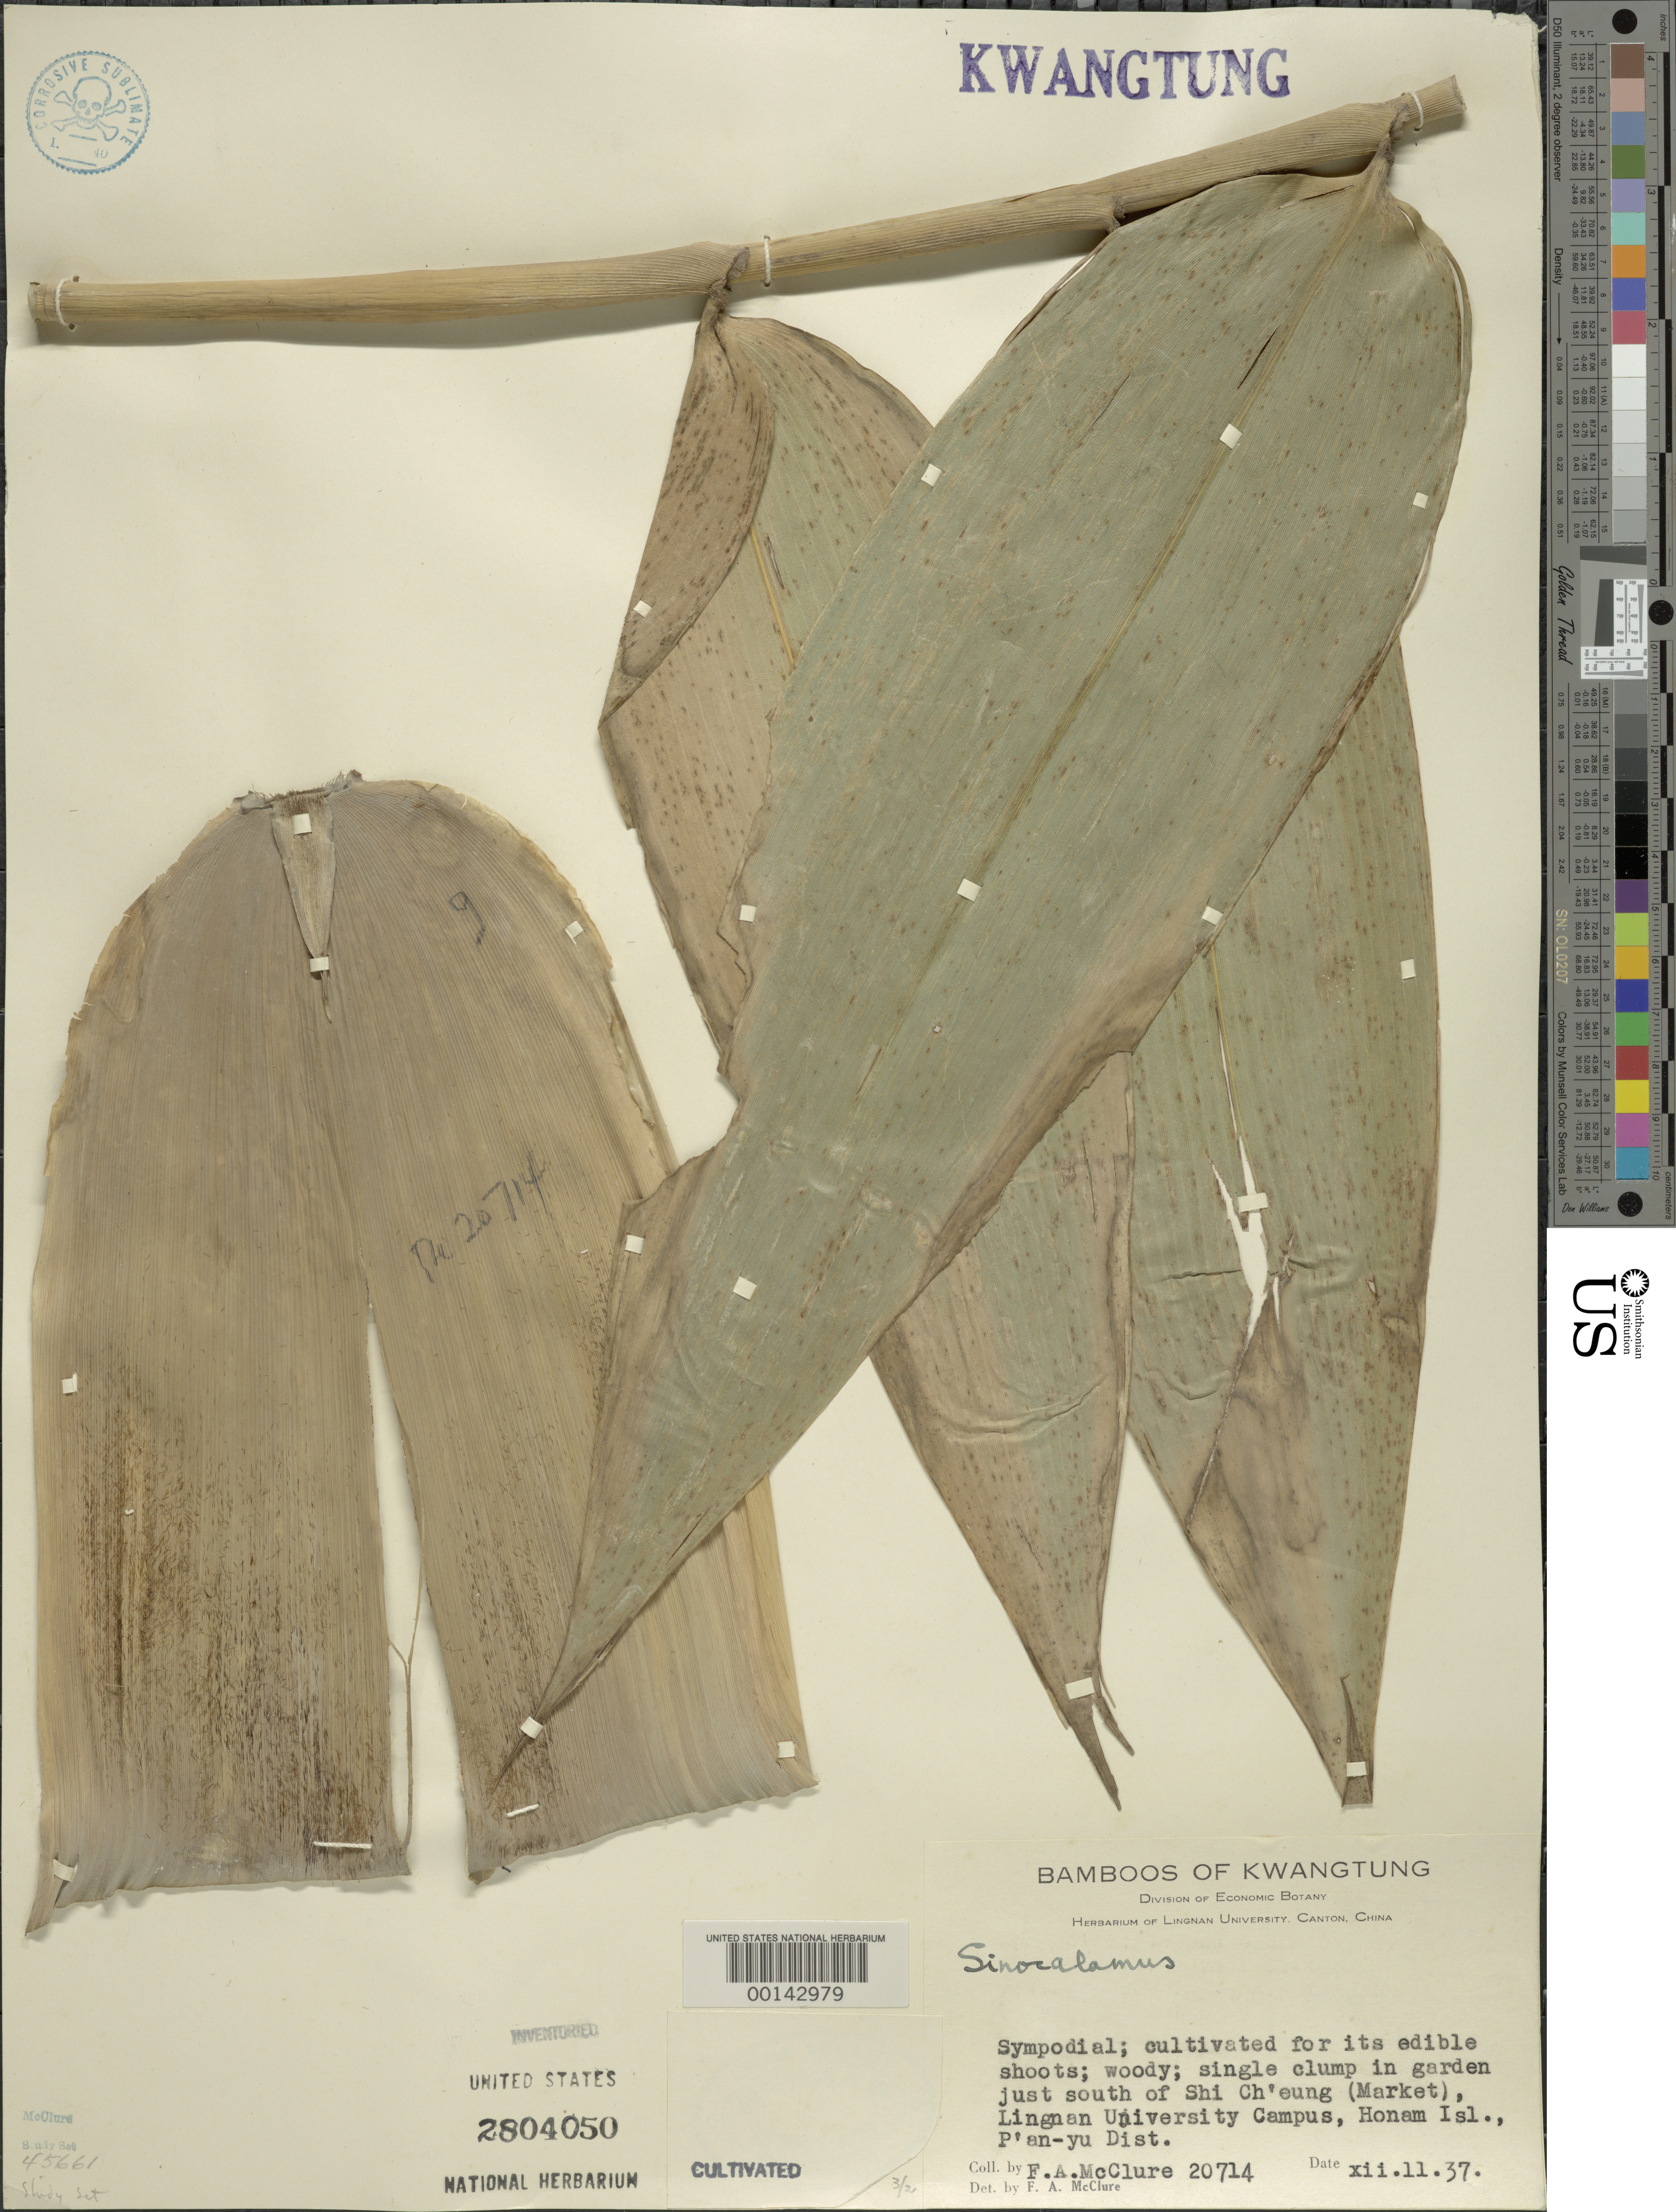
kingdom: Plantae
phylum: Tracheophyta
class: Liliopsida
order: Poales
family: Poaceae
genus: Sinocalamus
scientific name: Sinocalamus sp.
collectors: F. A. McClure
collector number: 20714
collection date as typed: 11 Dec 1937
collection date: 1937-12-11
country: China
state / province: Guangdong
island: Honam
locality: P'an-yu, lingnan univ.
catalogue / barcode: US 2804050